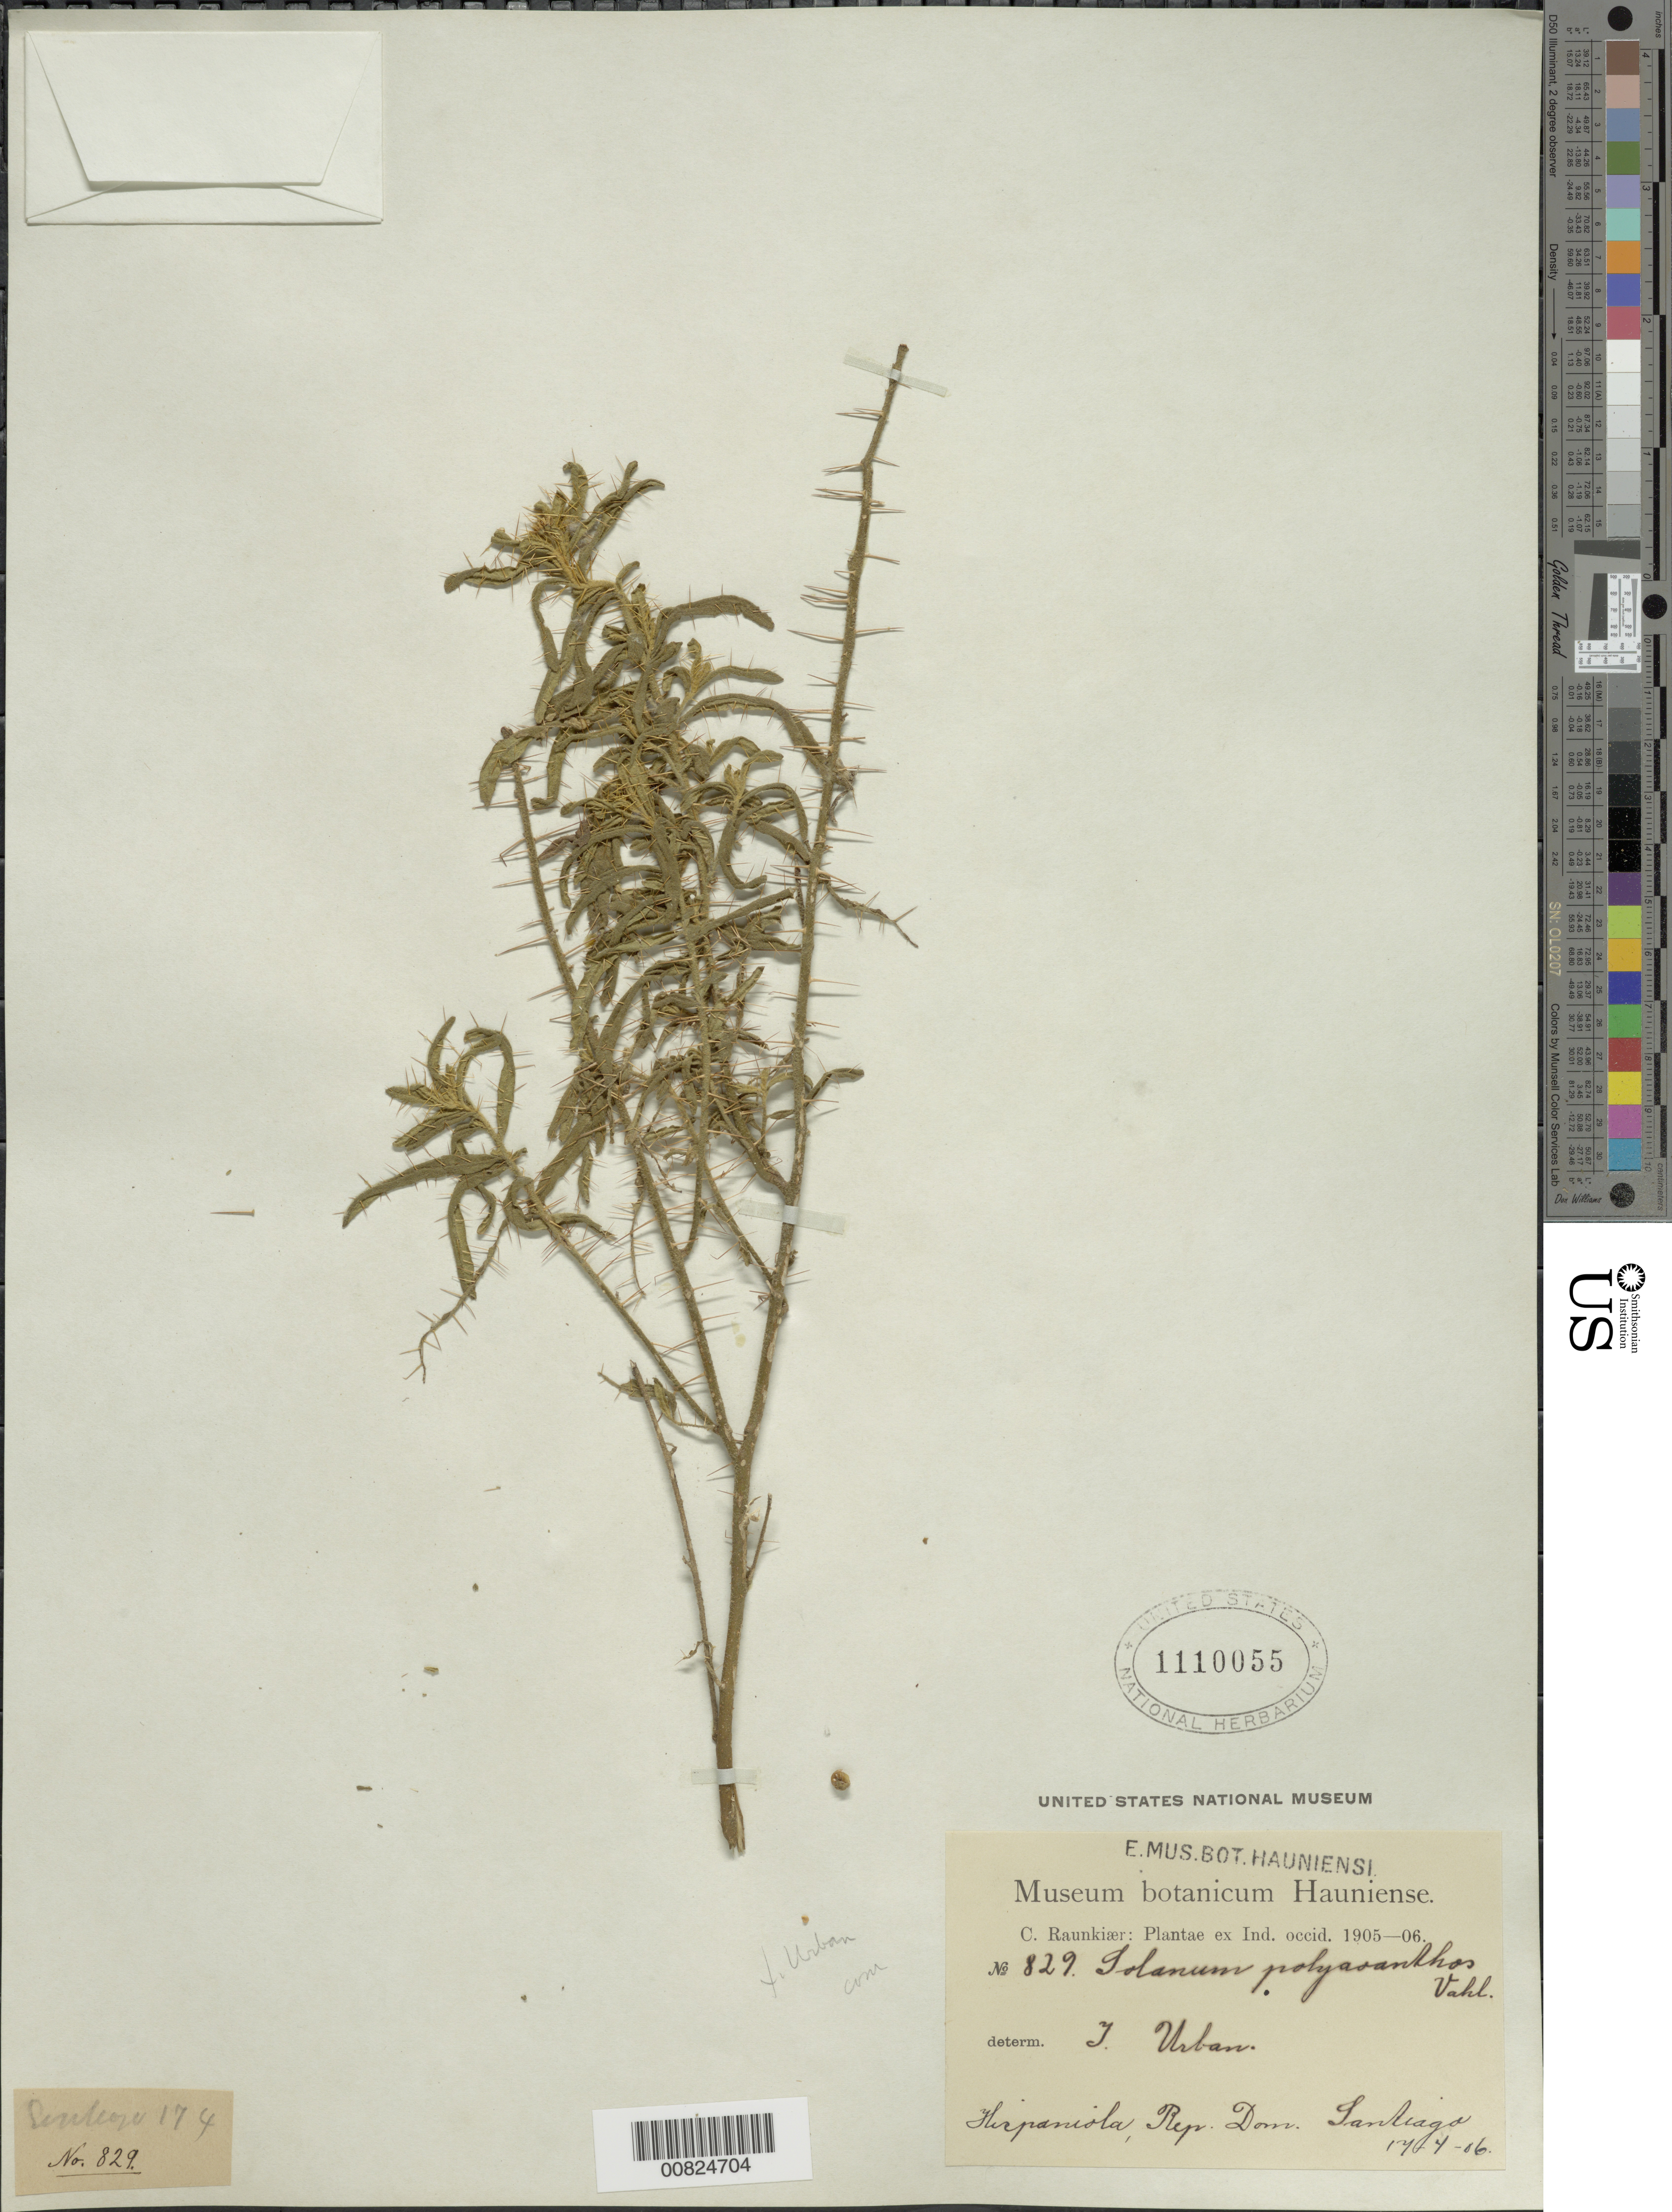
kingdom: Plantae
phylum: Tracheophyta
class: Magnoliopsida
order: Solanales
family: Solanaceae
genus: Solanum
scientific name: Solanum polycanthum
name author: Lam.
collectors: C. C. Raunkiaer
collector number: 829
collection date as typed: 17 Apr 1906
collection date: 1906-04-17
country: Dominican Republic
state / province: Santiago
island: Hispaniola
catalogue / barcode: US 1110055